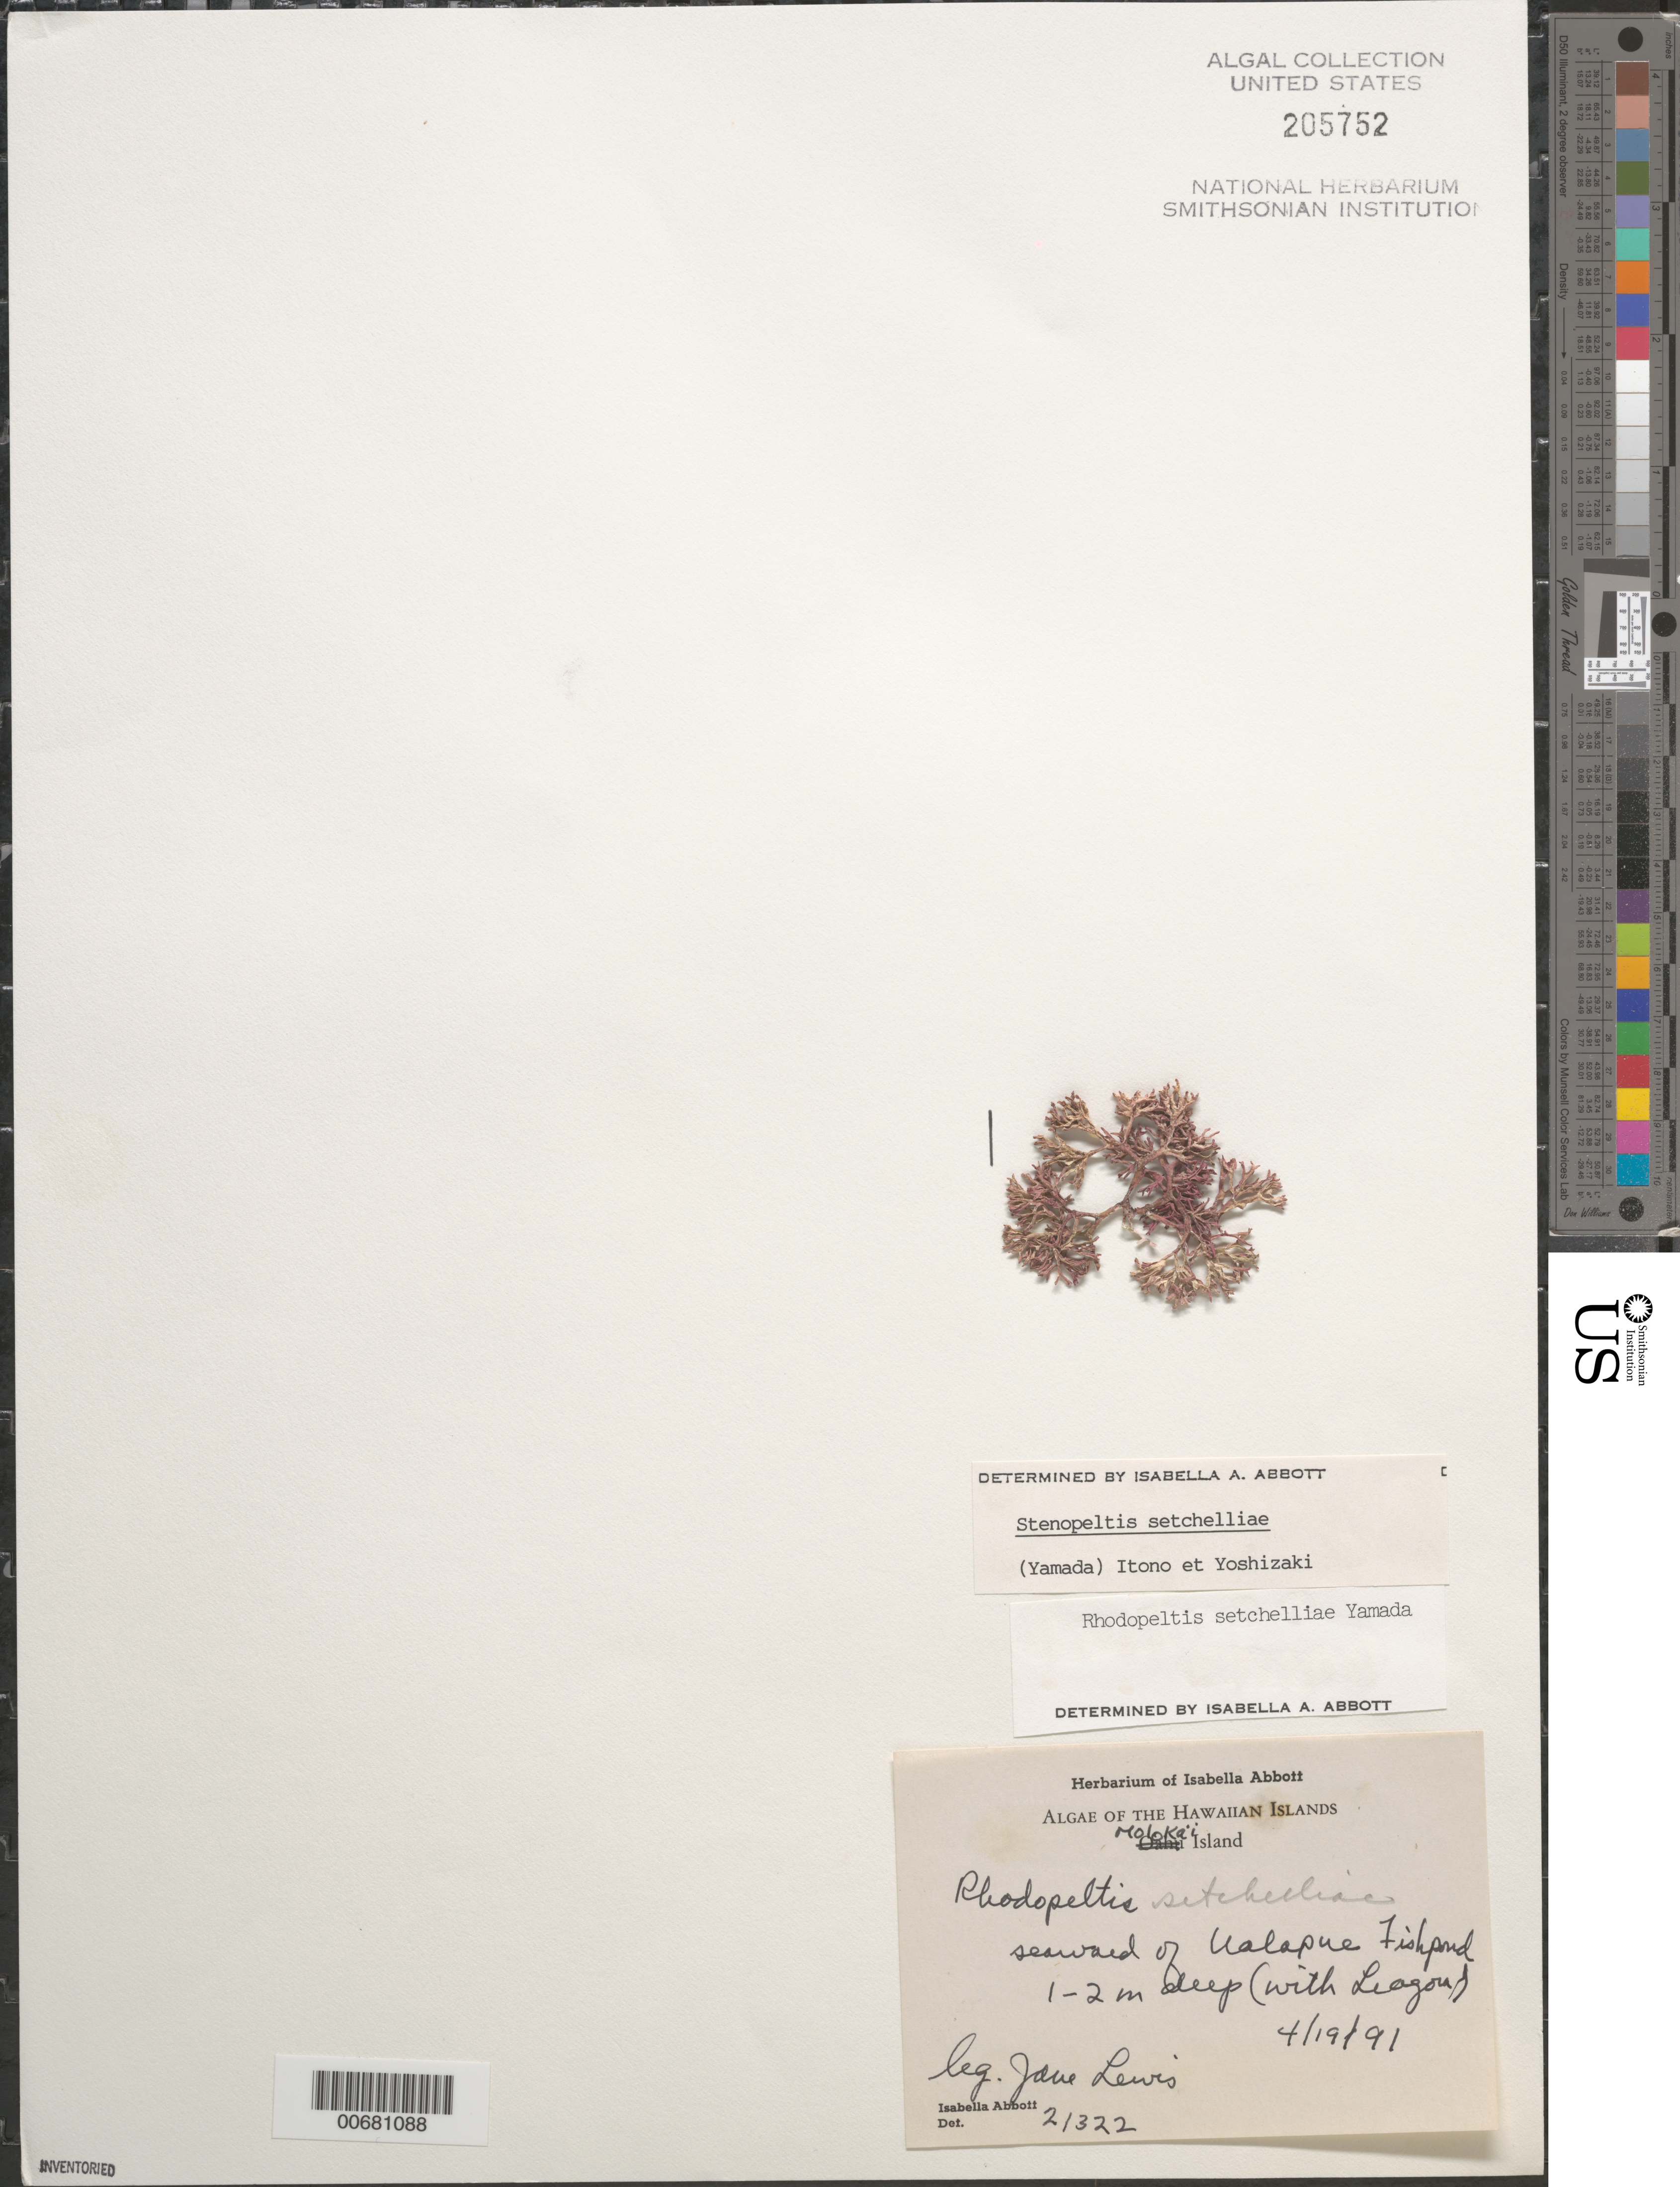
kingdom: Plantae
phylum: Rhodophyta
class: Florideophyceae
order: Nemaliales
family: Liagoraceae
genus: Akalaphycus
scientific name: Akalaphycus setchelliae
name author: (Yamada) Huisman et al.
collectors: J. Lewis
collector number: IAA 21322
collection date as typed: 19 Apr 1991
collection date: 1991-04-19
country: United States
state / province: Hawaii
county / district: Maui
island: Maui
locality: Ualapue Fishpond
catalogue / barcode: US 205752